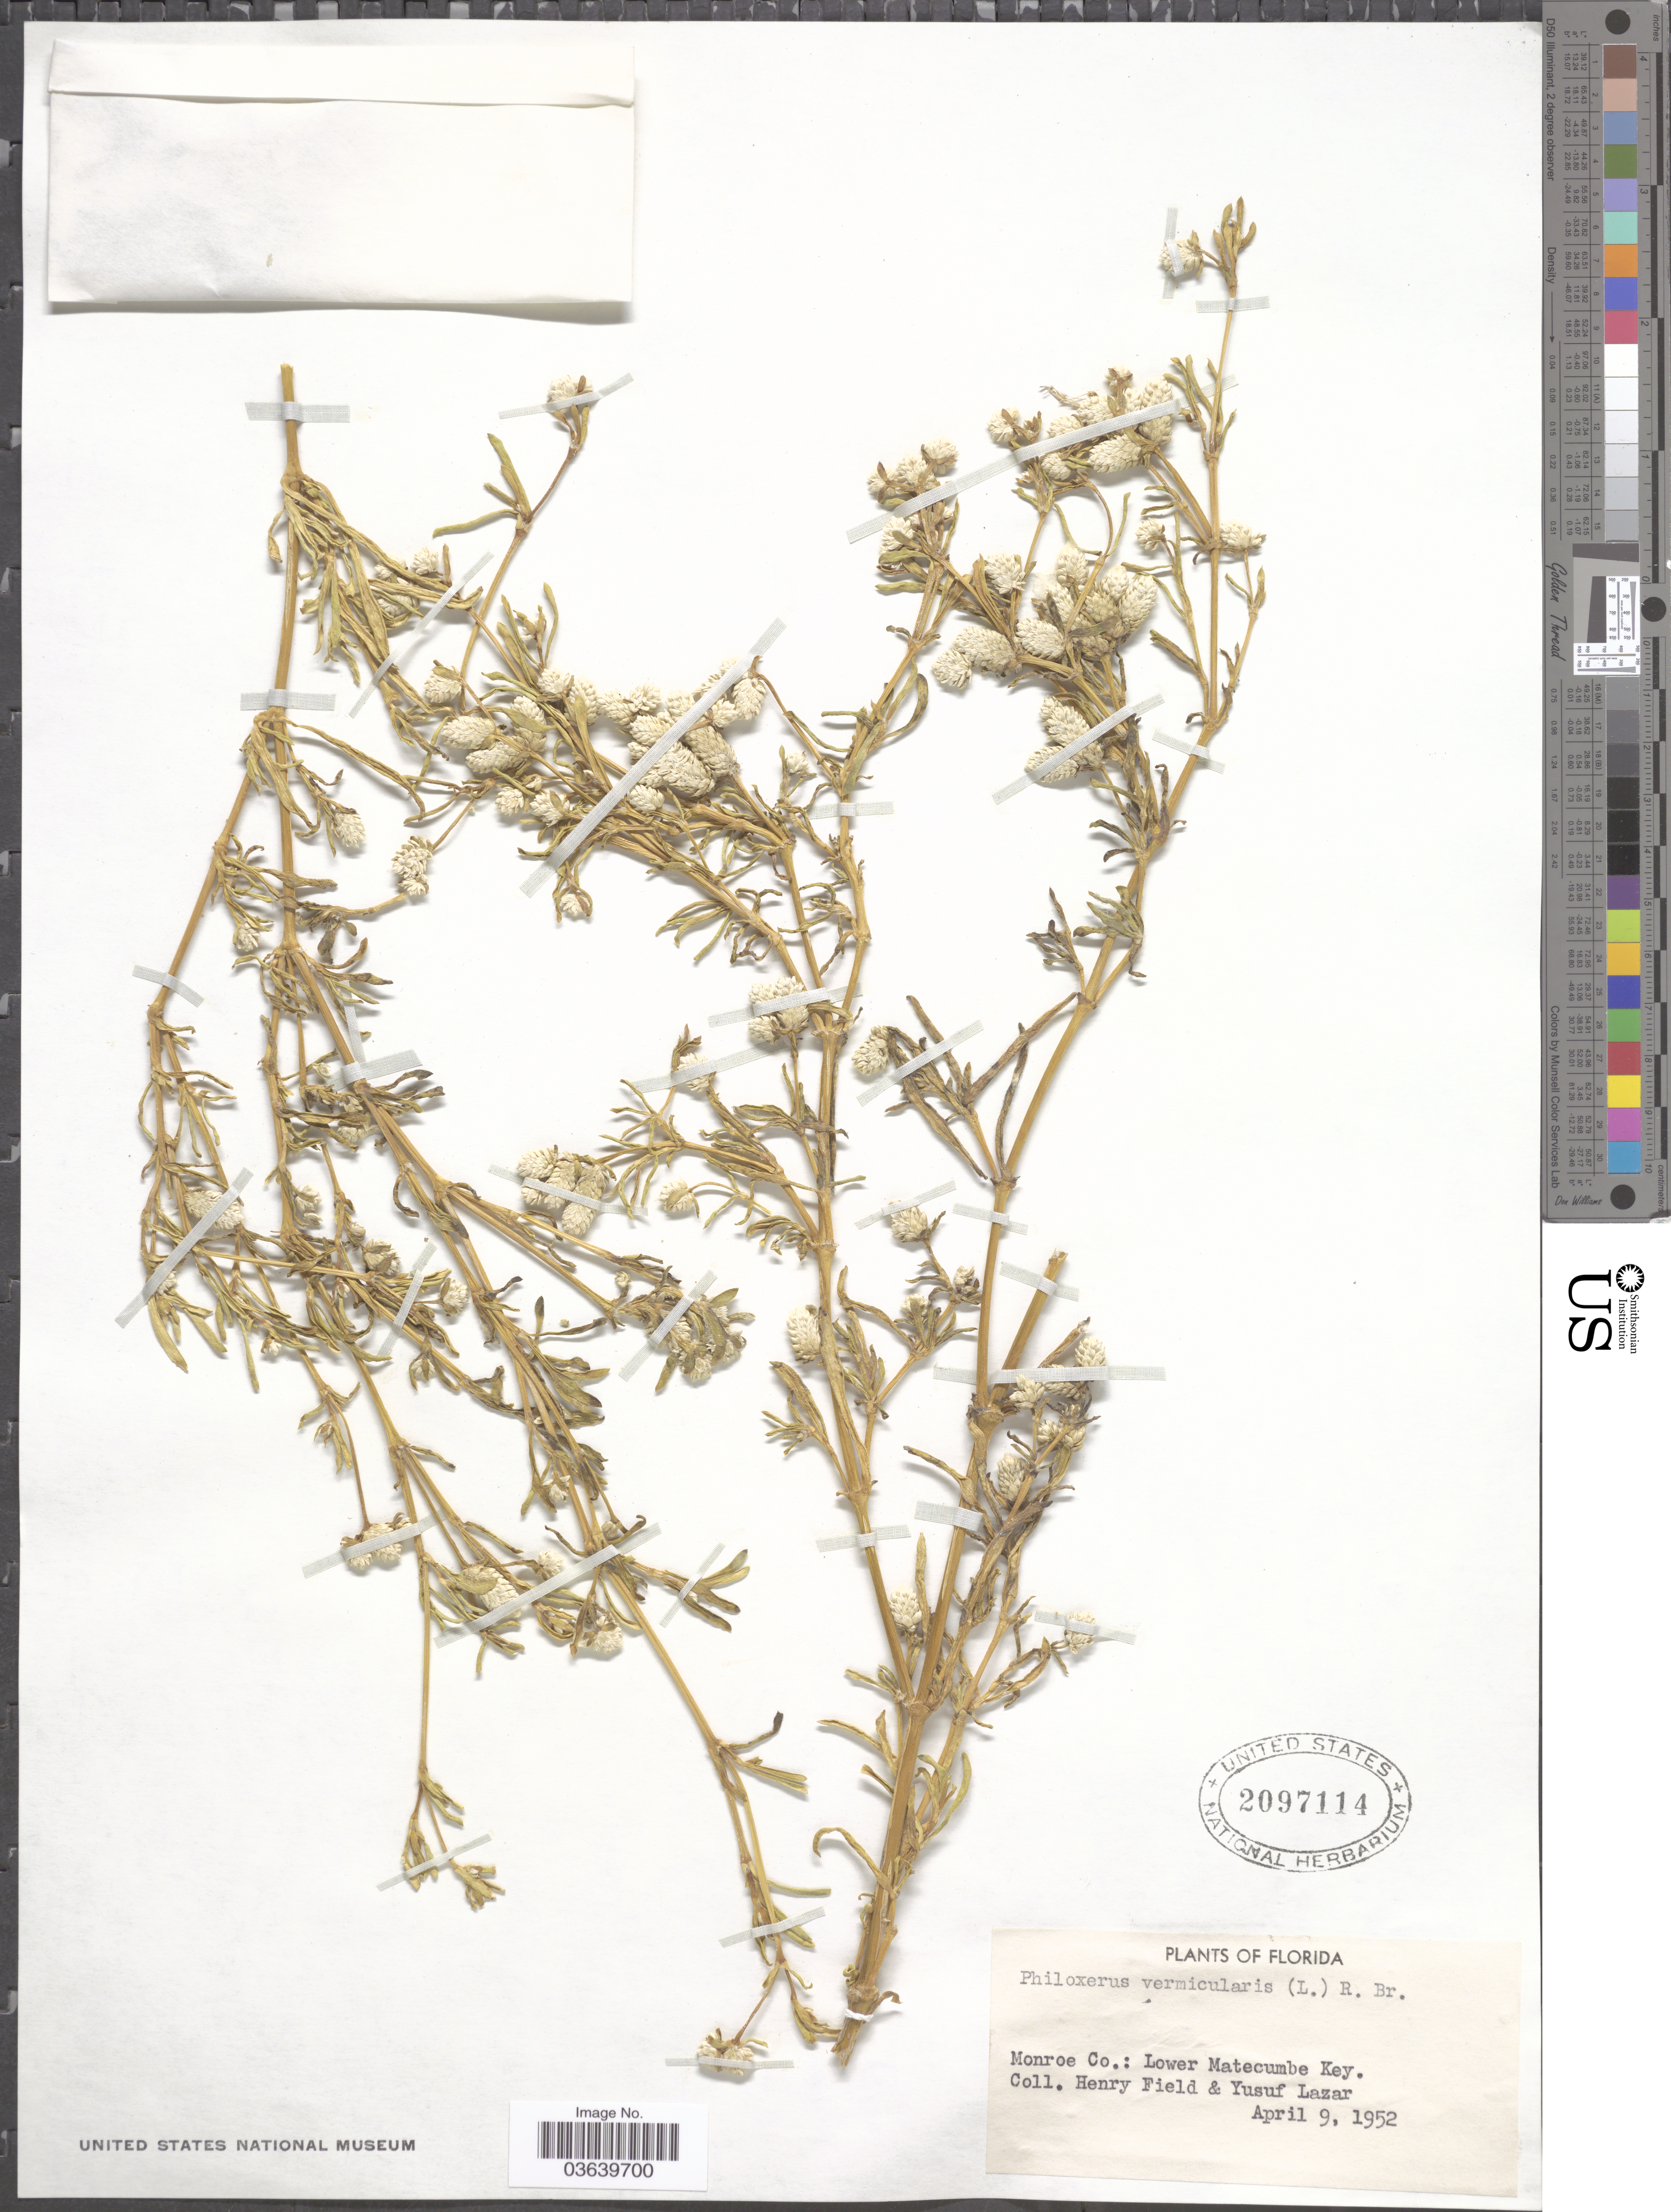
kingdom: Plantae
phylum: Tracheophyta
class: Magnoliopsida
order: Caryophyllales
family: Amaranthaceae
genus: Gomphrena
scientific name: Gomphrena vermicularis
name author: L.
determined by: Strong, Mark T., (BOT), Smithsonian Institution - National Museum of Natural History (UNITED STATES)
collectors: H. Field & Y. Lazar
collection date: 1952-04-09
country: United States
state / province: Florida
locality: Monroe Co.: Lower Matecumbe Key.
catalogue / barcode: US 2097114